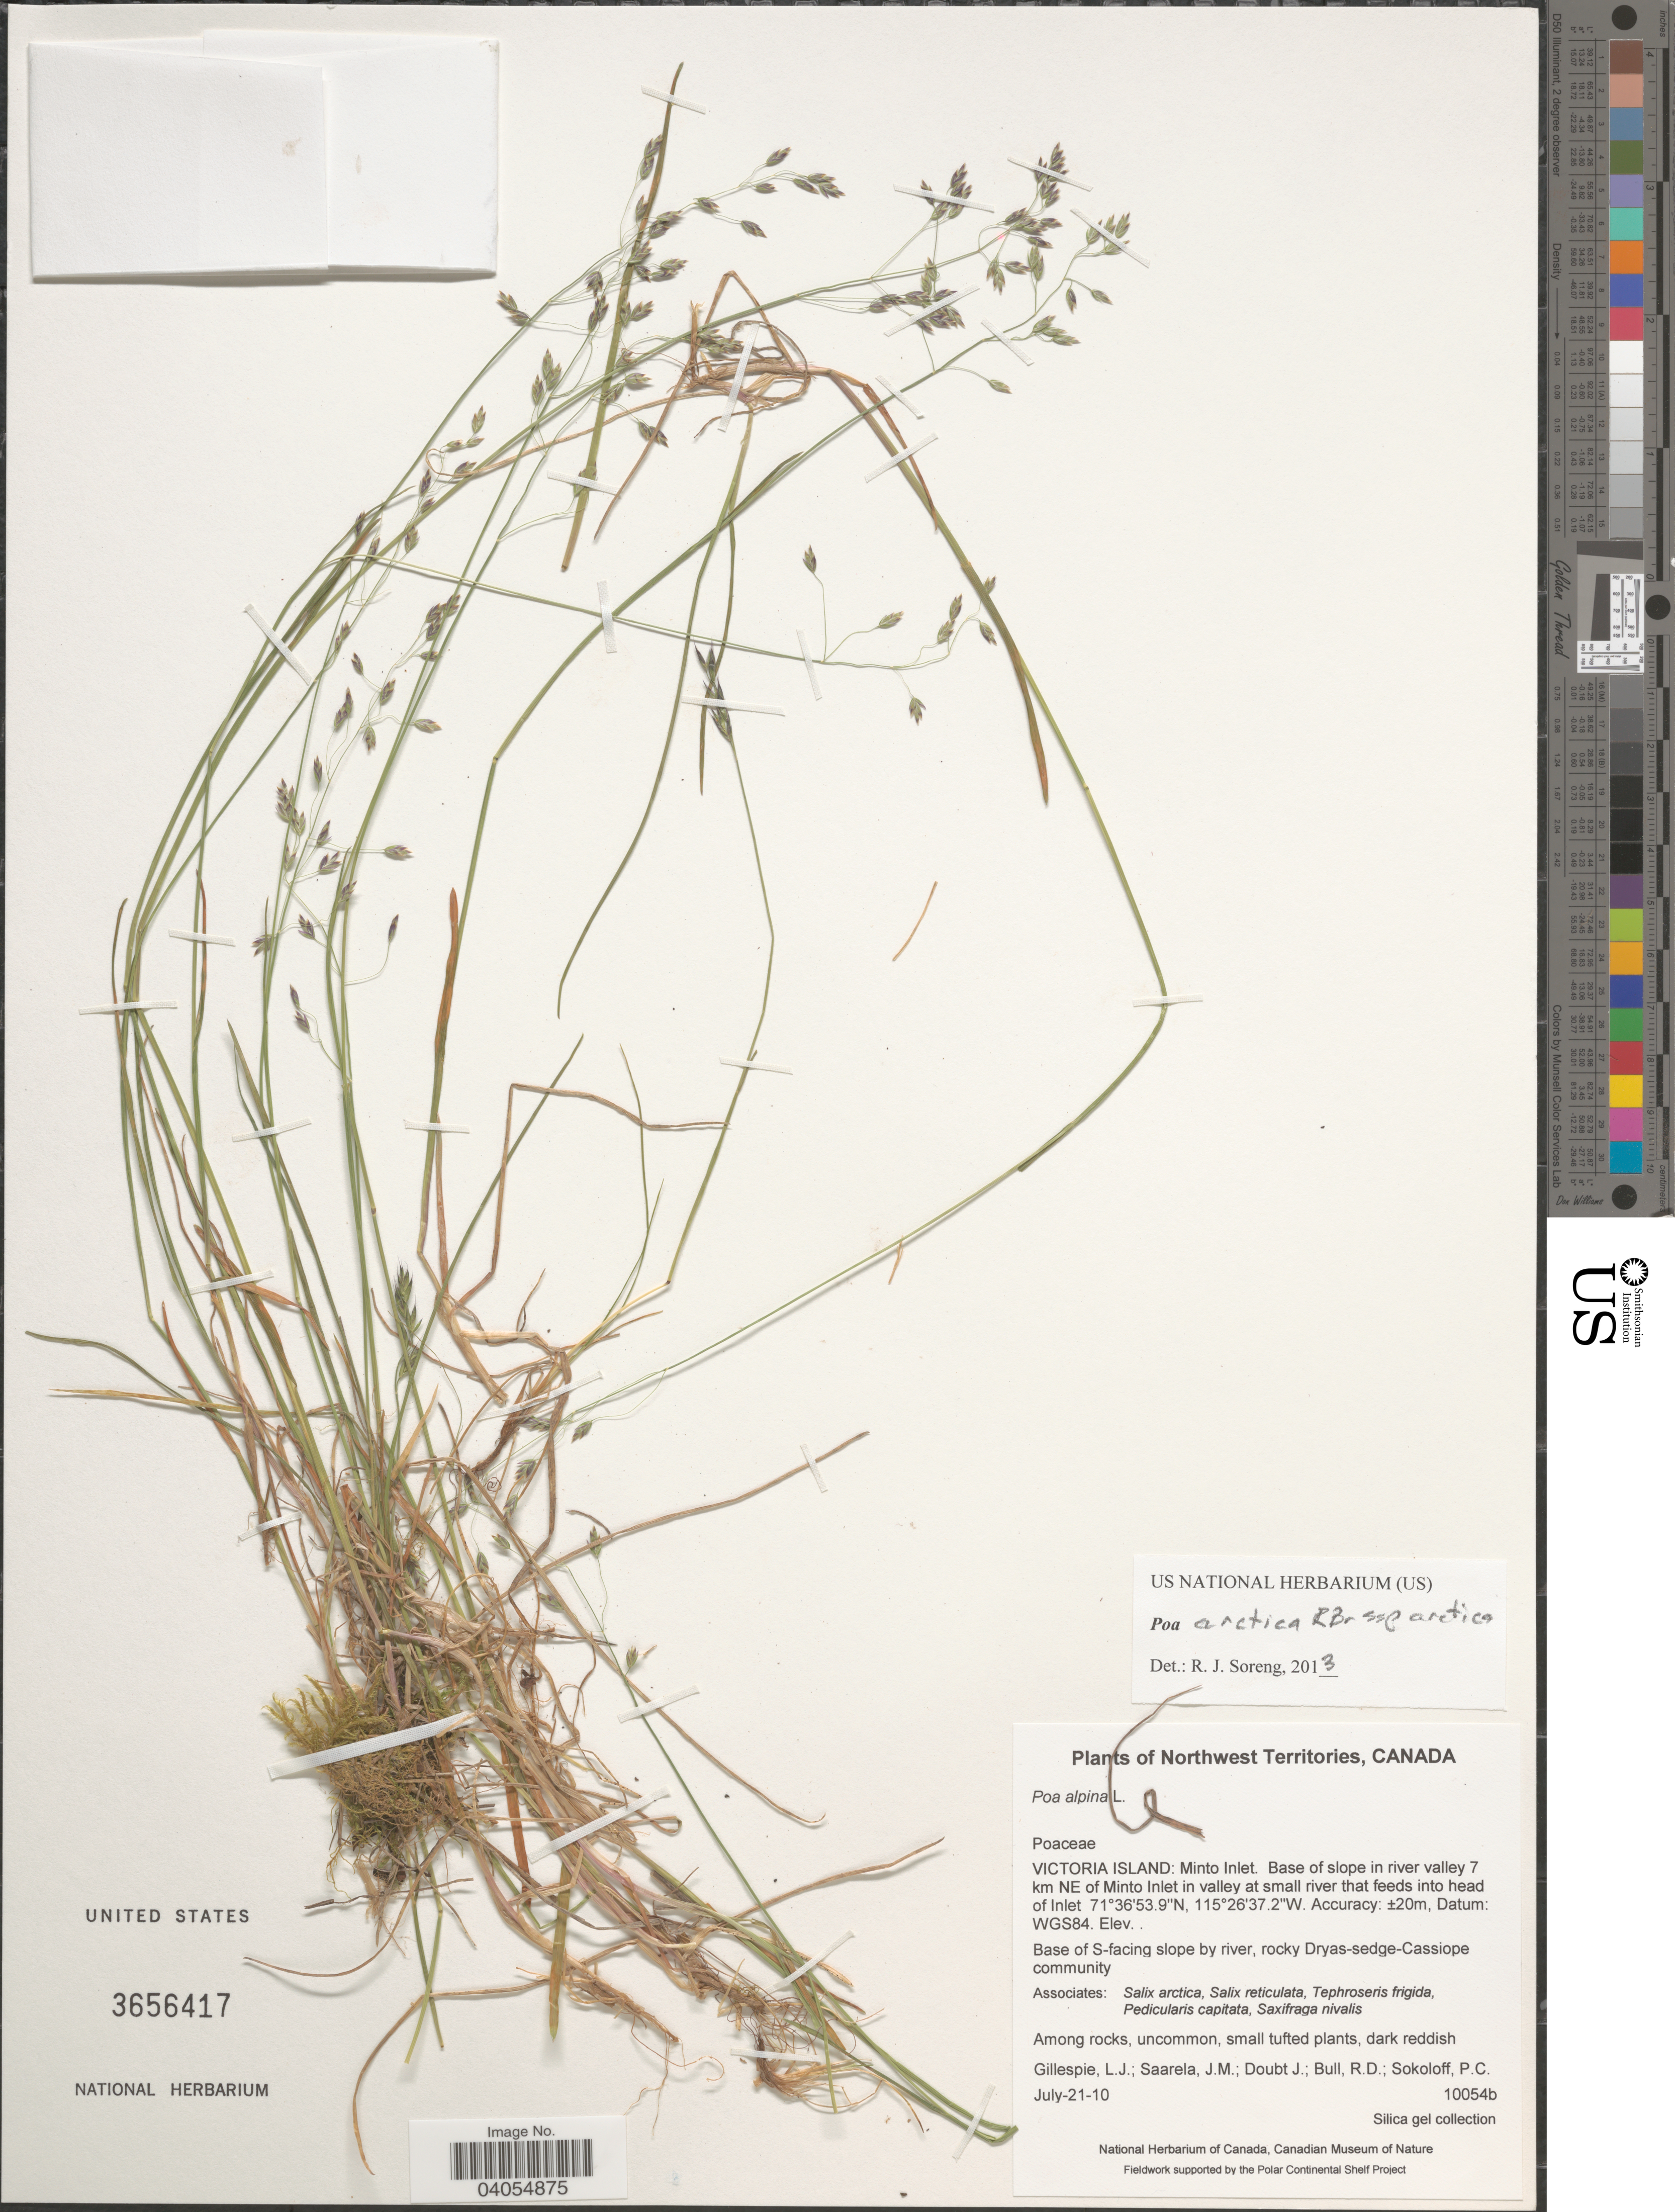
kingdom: Plantae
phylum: Tracheophyta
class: Liliopsida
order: Poales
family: Poaceae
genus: Poa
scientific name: Poa arctica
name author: R. Br.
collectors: L. Gillespie, J. Saarela, J. Doubt, R. Bull & P. Sokoloff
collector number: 10054b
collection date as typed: Transcribed d/m/y: 21/7/10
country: Canada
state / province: Northwest Territories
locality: Victoria Island: Minto Inlet. Base of slope in river valley 7 km NE of Minto Inlet in valley at small river that feeds into head of Inlet. Datum: WGS84. Base of S-facing slope by river.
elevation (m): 20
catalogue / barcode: US 3656417